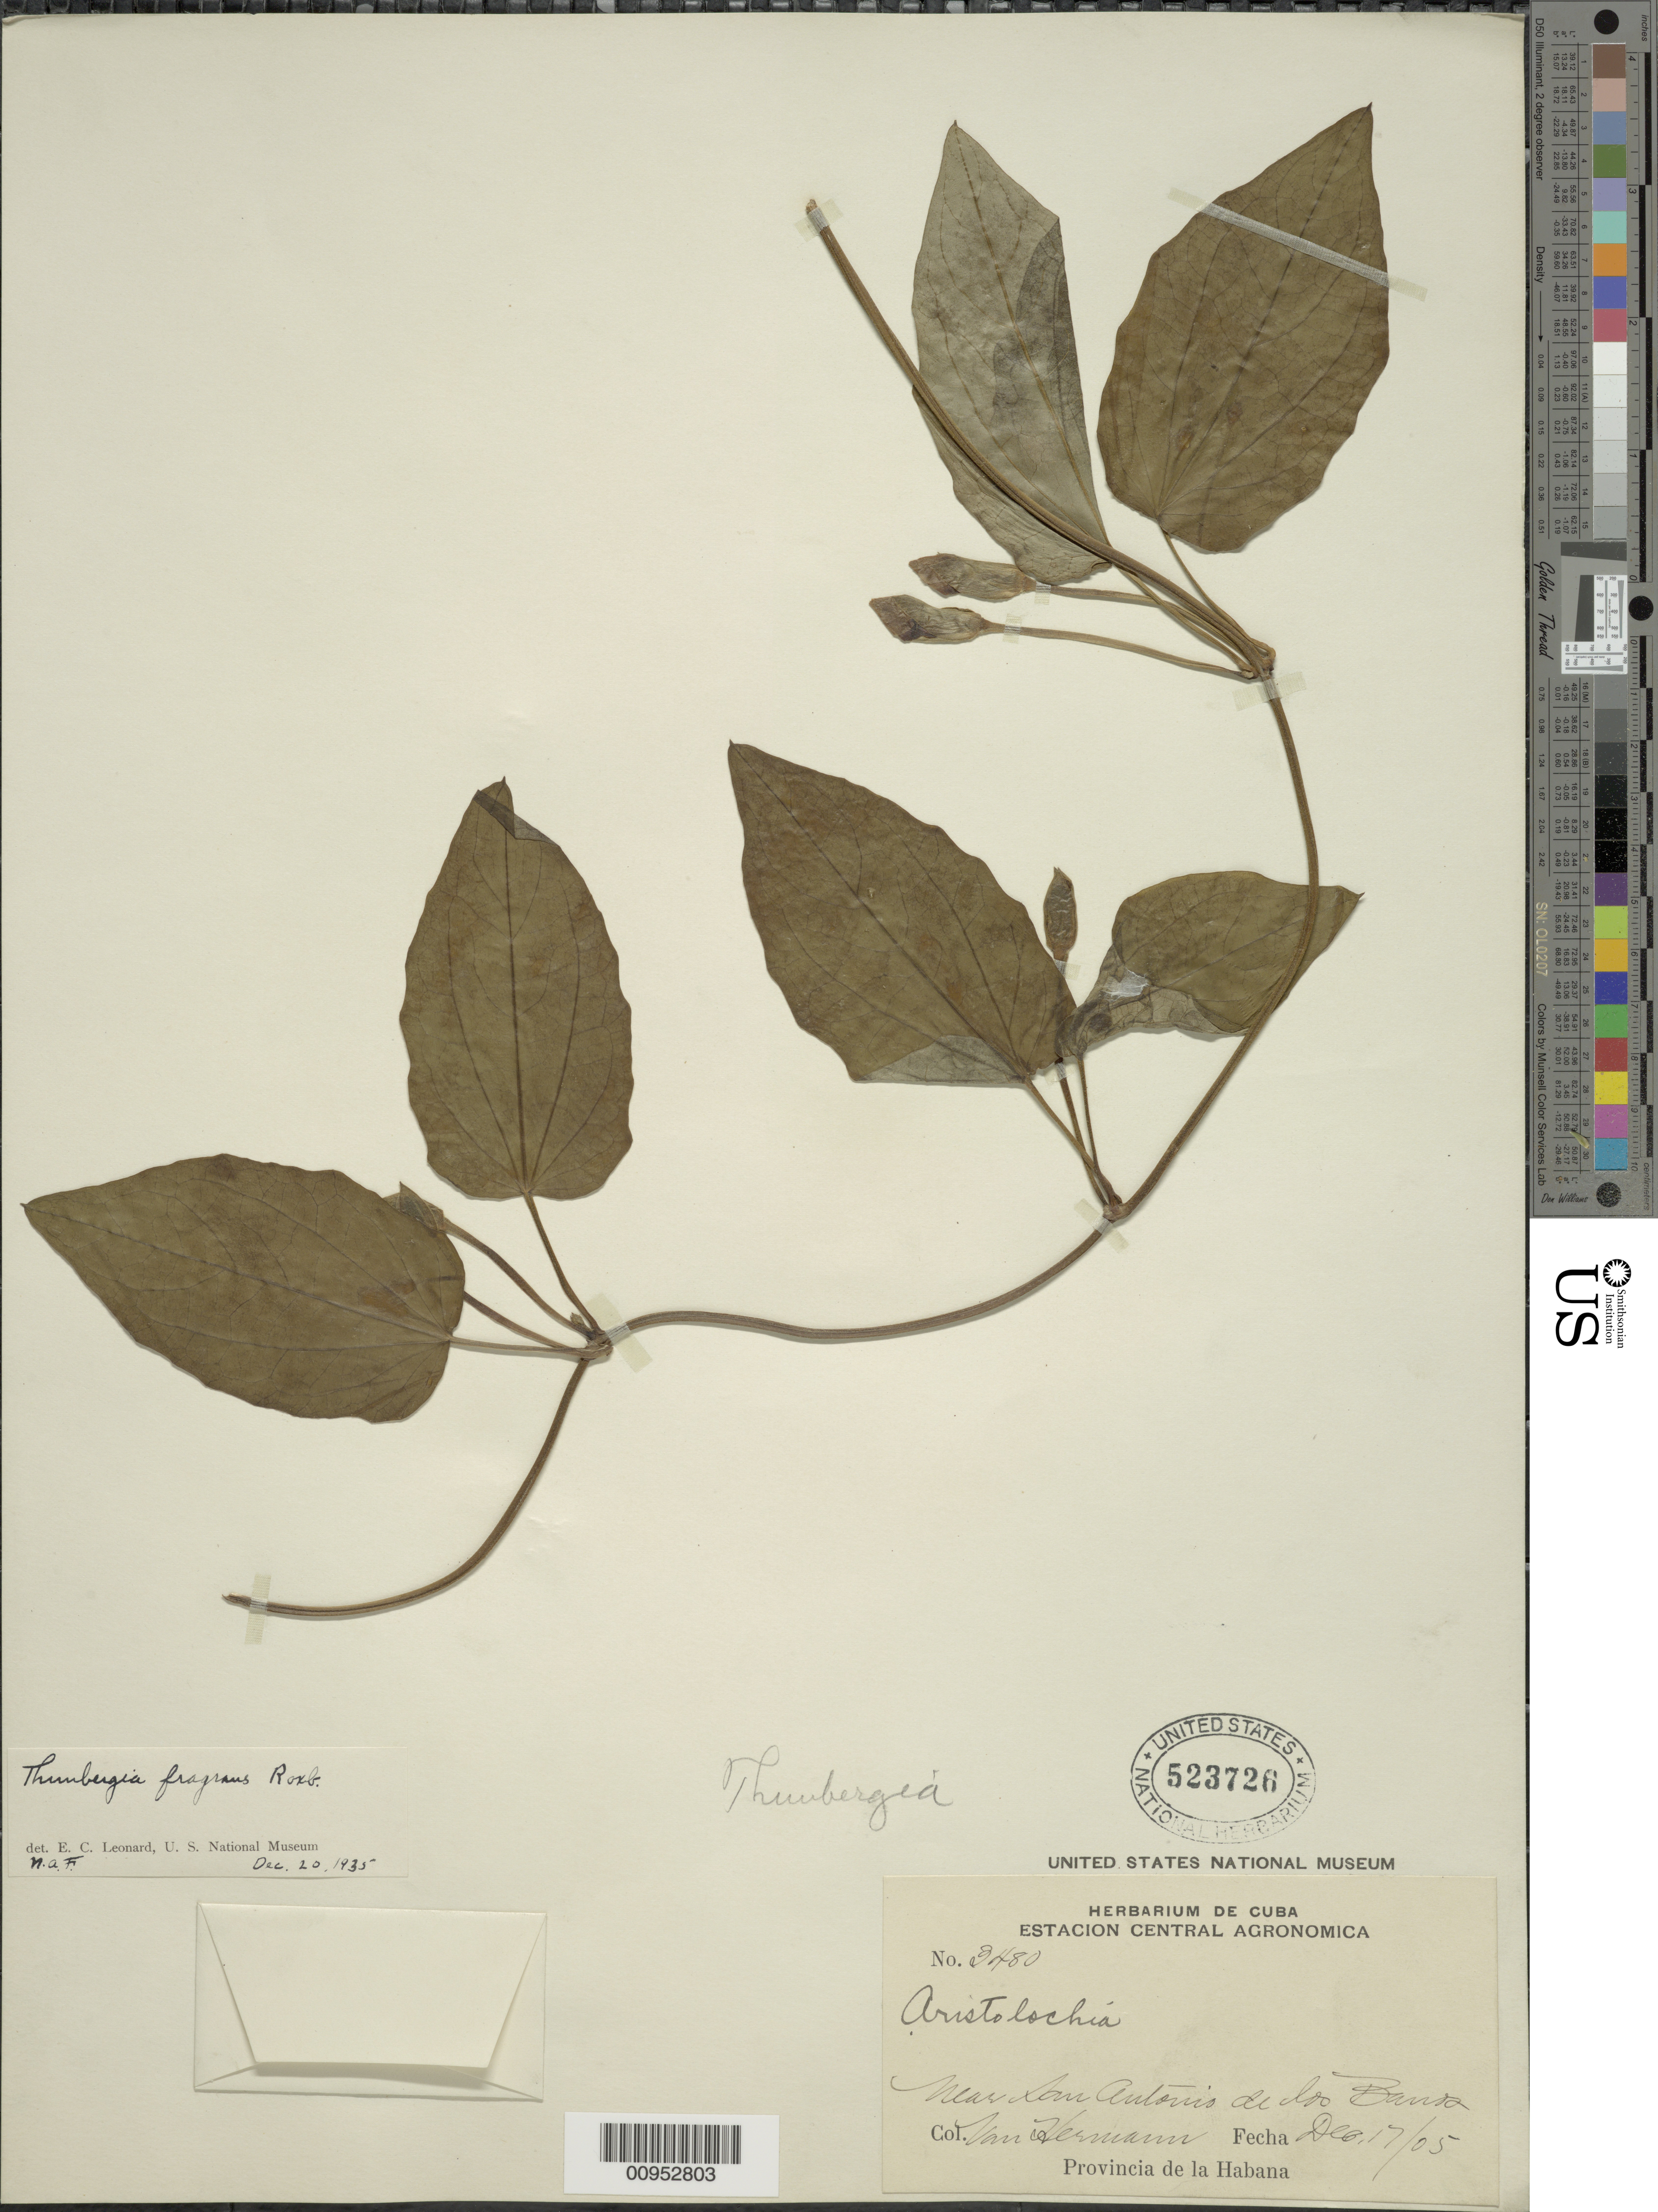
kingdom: Plantae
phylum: Tracheophyta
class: Magnoliopsida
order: Lamiales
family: Acanthaceae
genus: Thunbergia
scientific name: Thunbergia fragrans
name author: Roxb.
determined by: Leonard, Emery C., (US)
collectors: H. A. Van Hermann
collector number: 3480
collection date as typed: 17 Dec 1905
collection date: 1905-12-17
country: Cuba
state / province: La Habana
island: Cuba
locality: Near San Antonio de los Banos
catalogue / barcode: US 523726